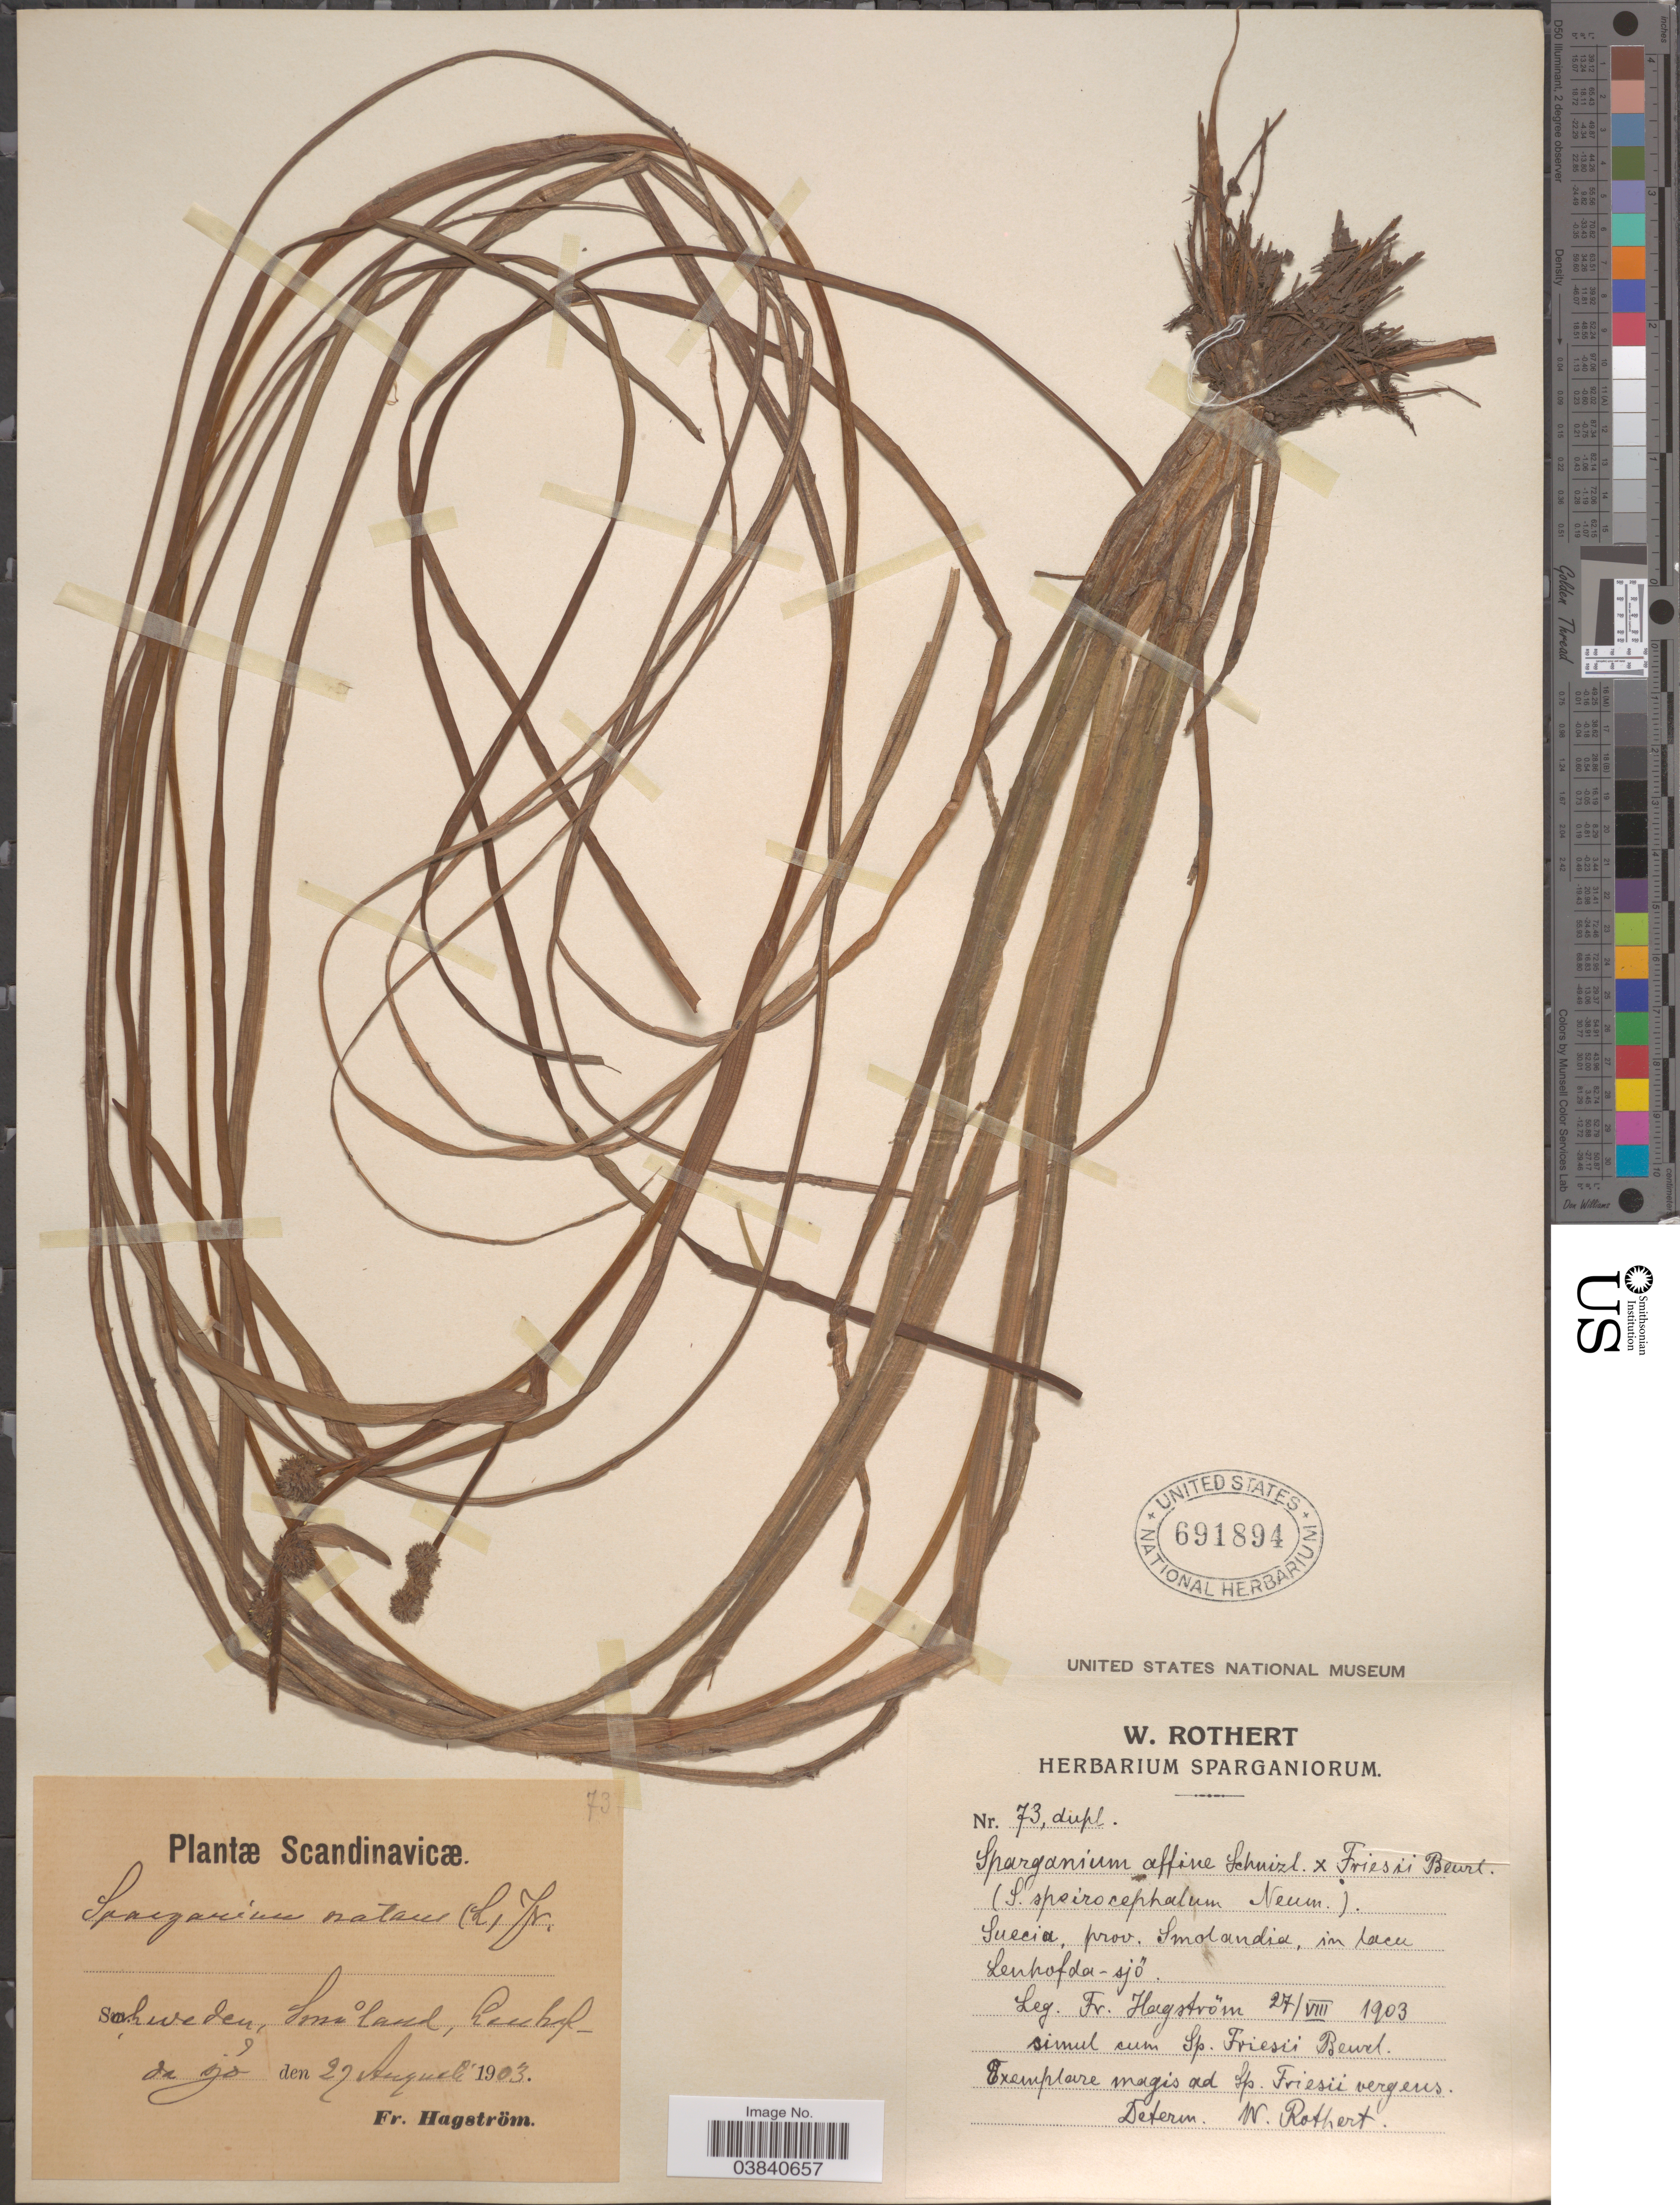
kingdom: Plantae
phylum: Tracheophyta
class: Liliopsida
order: Poales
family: Typhaceae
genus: Sparganium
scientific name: Sparganium affine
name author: Schnizl.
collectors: F. Hagstrom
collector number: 73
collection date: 1903-08-27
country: Sweden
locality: Suecia, prov. Imolandia, in lacu Lenhofda-sjô.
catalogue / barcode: US 691894